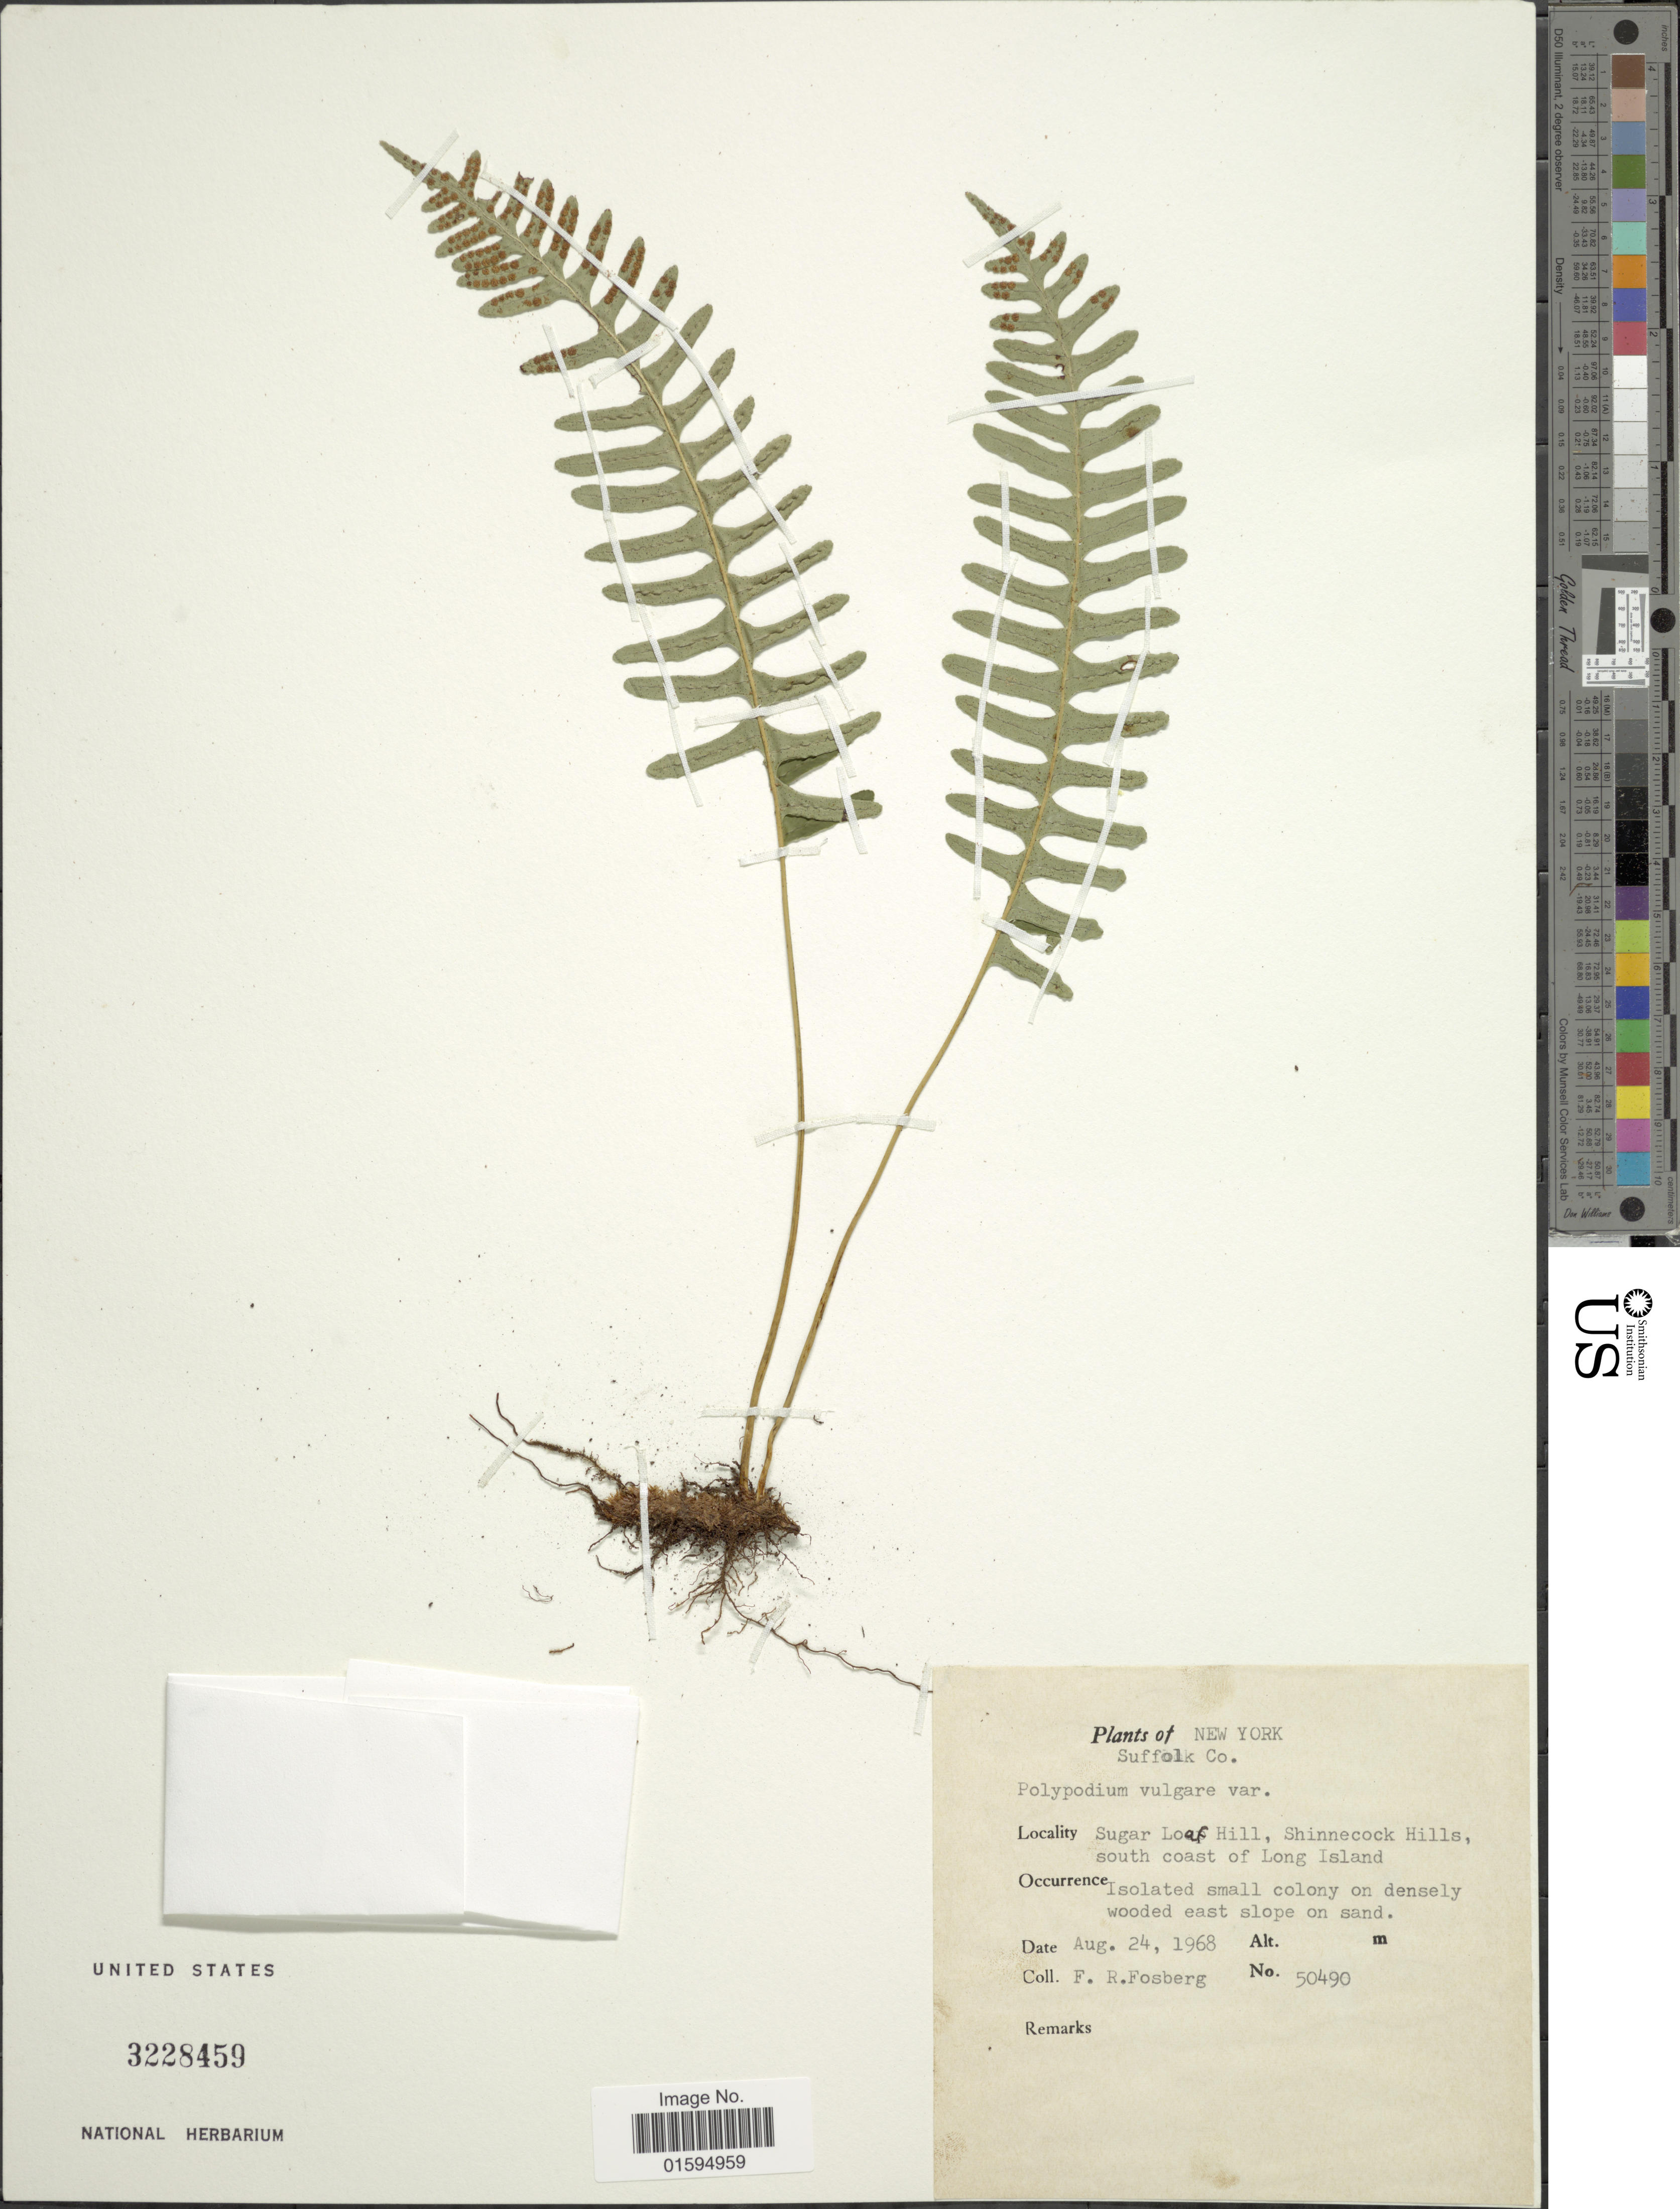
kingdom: Plantae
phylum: Tracheophyta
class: Polypodiopsida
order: Polypodiales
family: Polypodiaceae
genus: Polypodium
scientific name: Polypodium virginianum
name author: L.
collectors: F. R. Fosberg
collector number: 50490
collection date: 1968-08-24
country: United States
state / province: New York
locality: Sugar Laof Hill, Shinnecock Hills South coast of Long Island.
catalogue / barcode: US 3228459